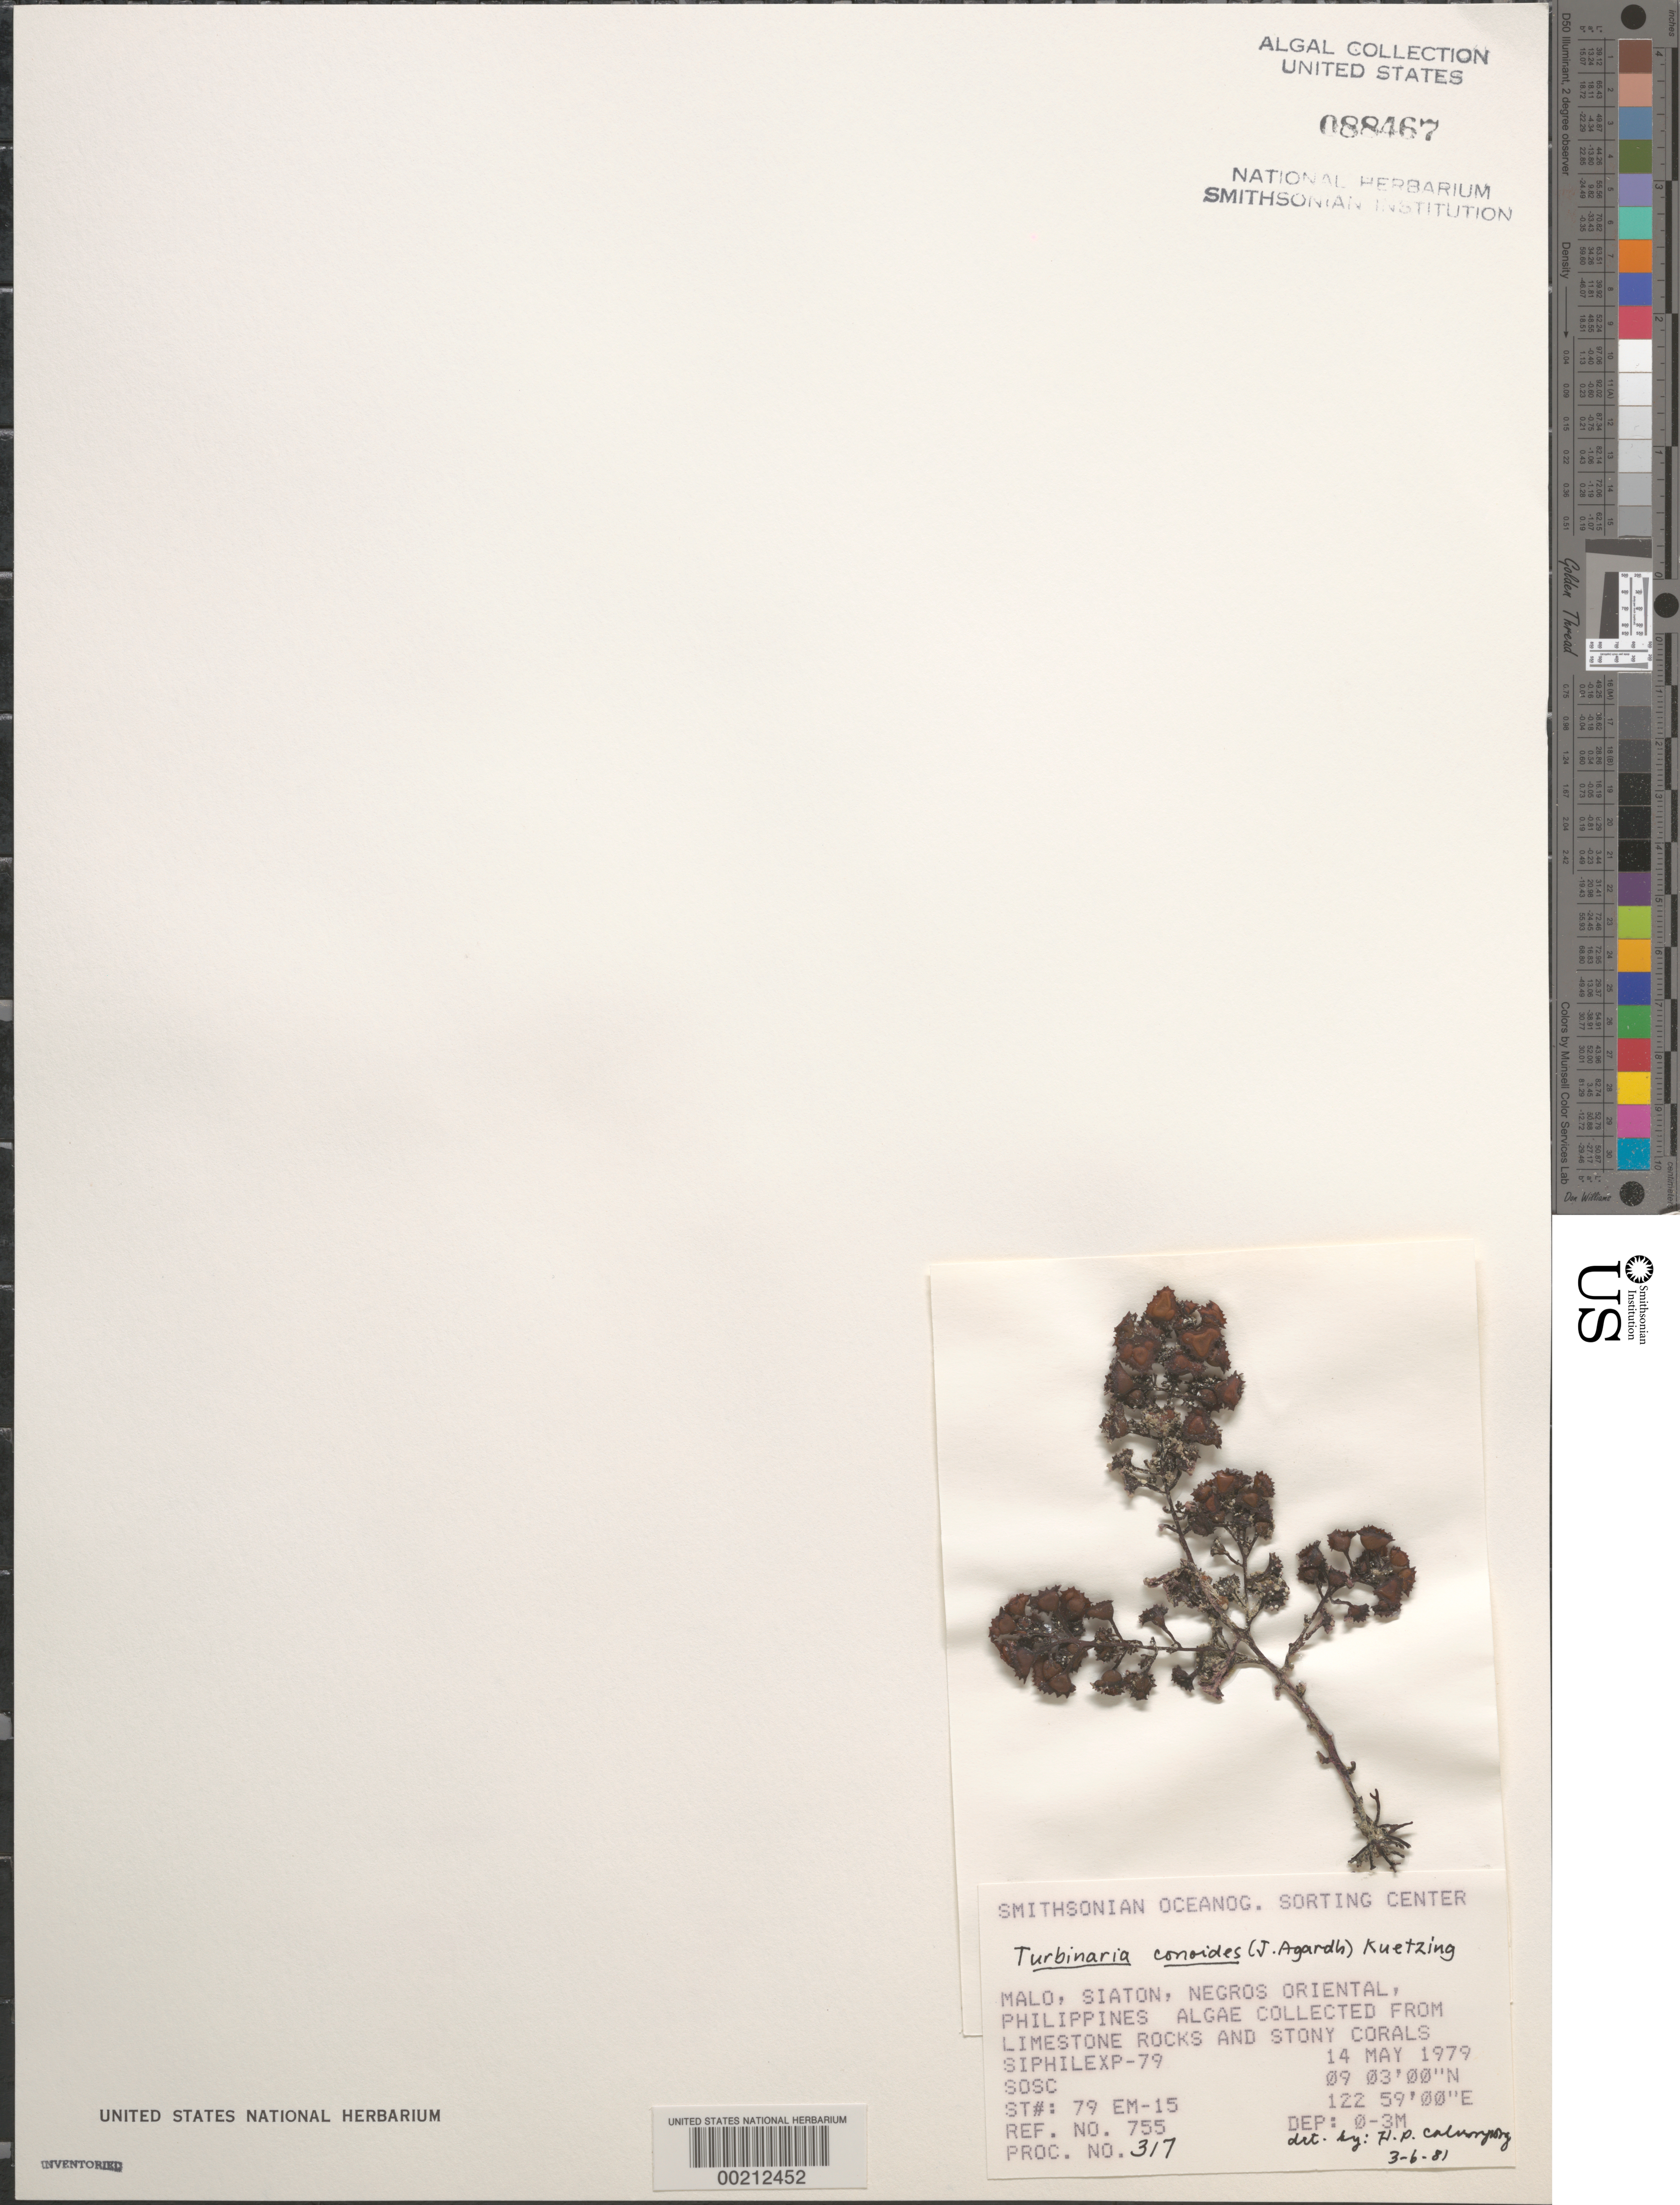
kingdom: Chromista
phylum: Ochrophyta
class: Phaeophyceae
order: Fucales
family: Sargassaceae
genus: Turbinaria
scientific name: Turbinaria conoides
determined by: Calumpong, H. P.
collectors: SOSC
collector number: Station 79 Em-15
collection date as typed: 14 May 1979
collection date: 1979-05-14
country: Philippines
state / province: Central Visayas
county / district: Negros Oriental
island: Negros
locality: Malo, Siaton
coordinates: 09 03'00"N, 122 59'00"E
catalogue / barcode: US 88467